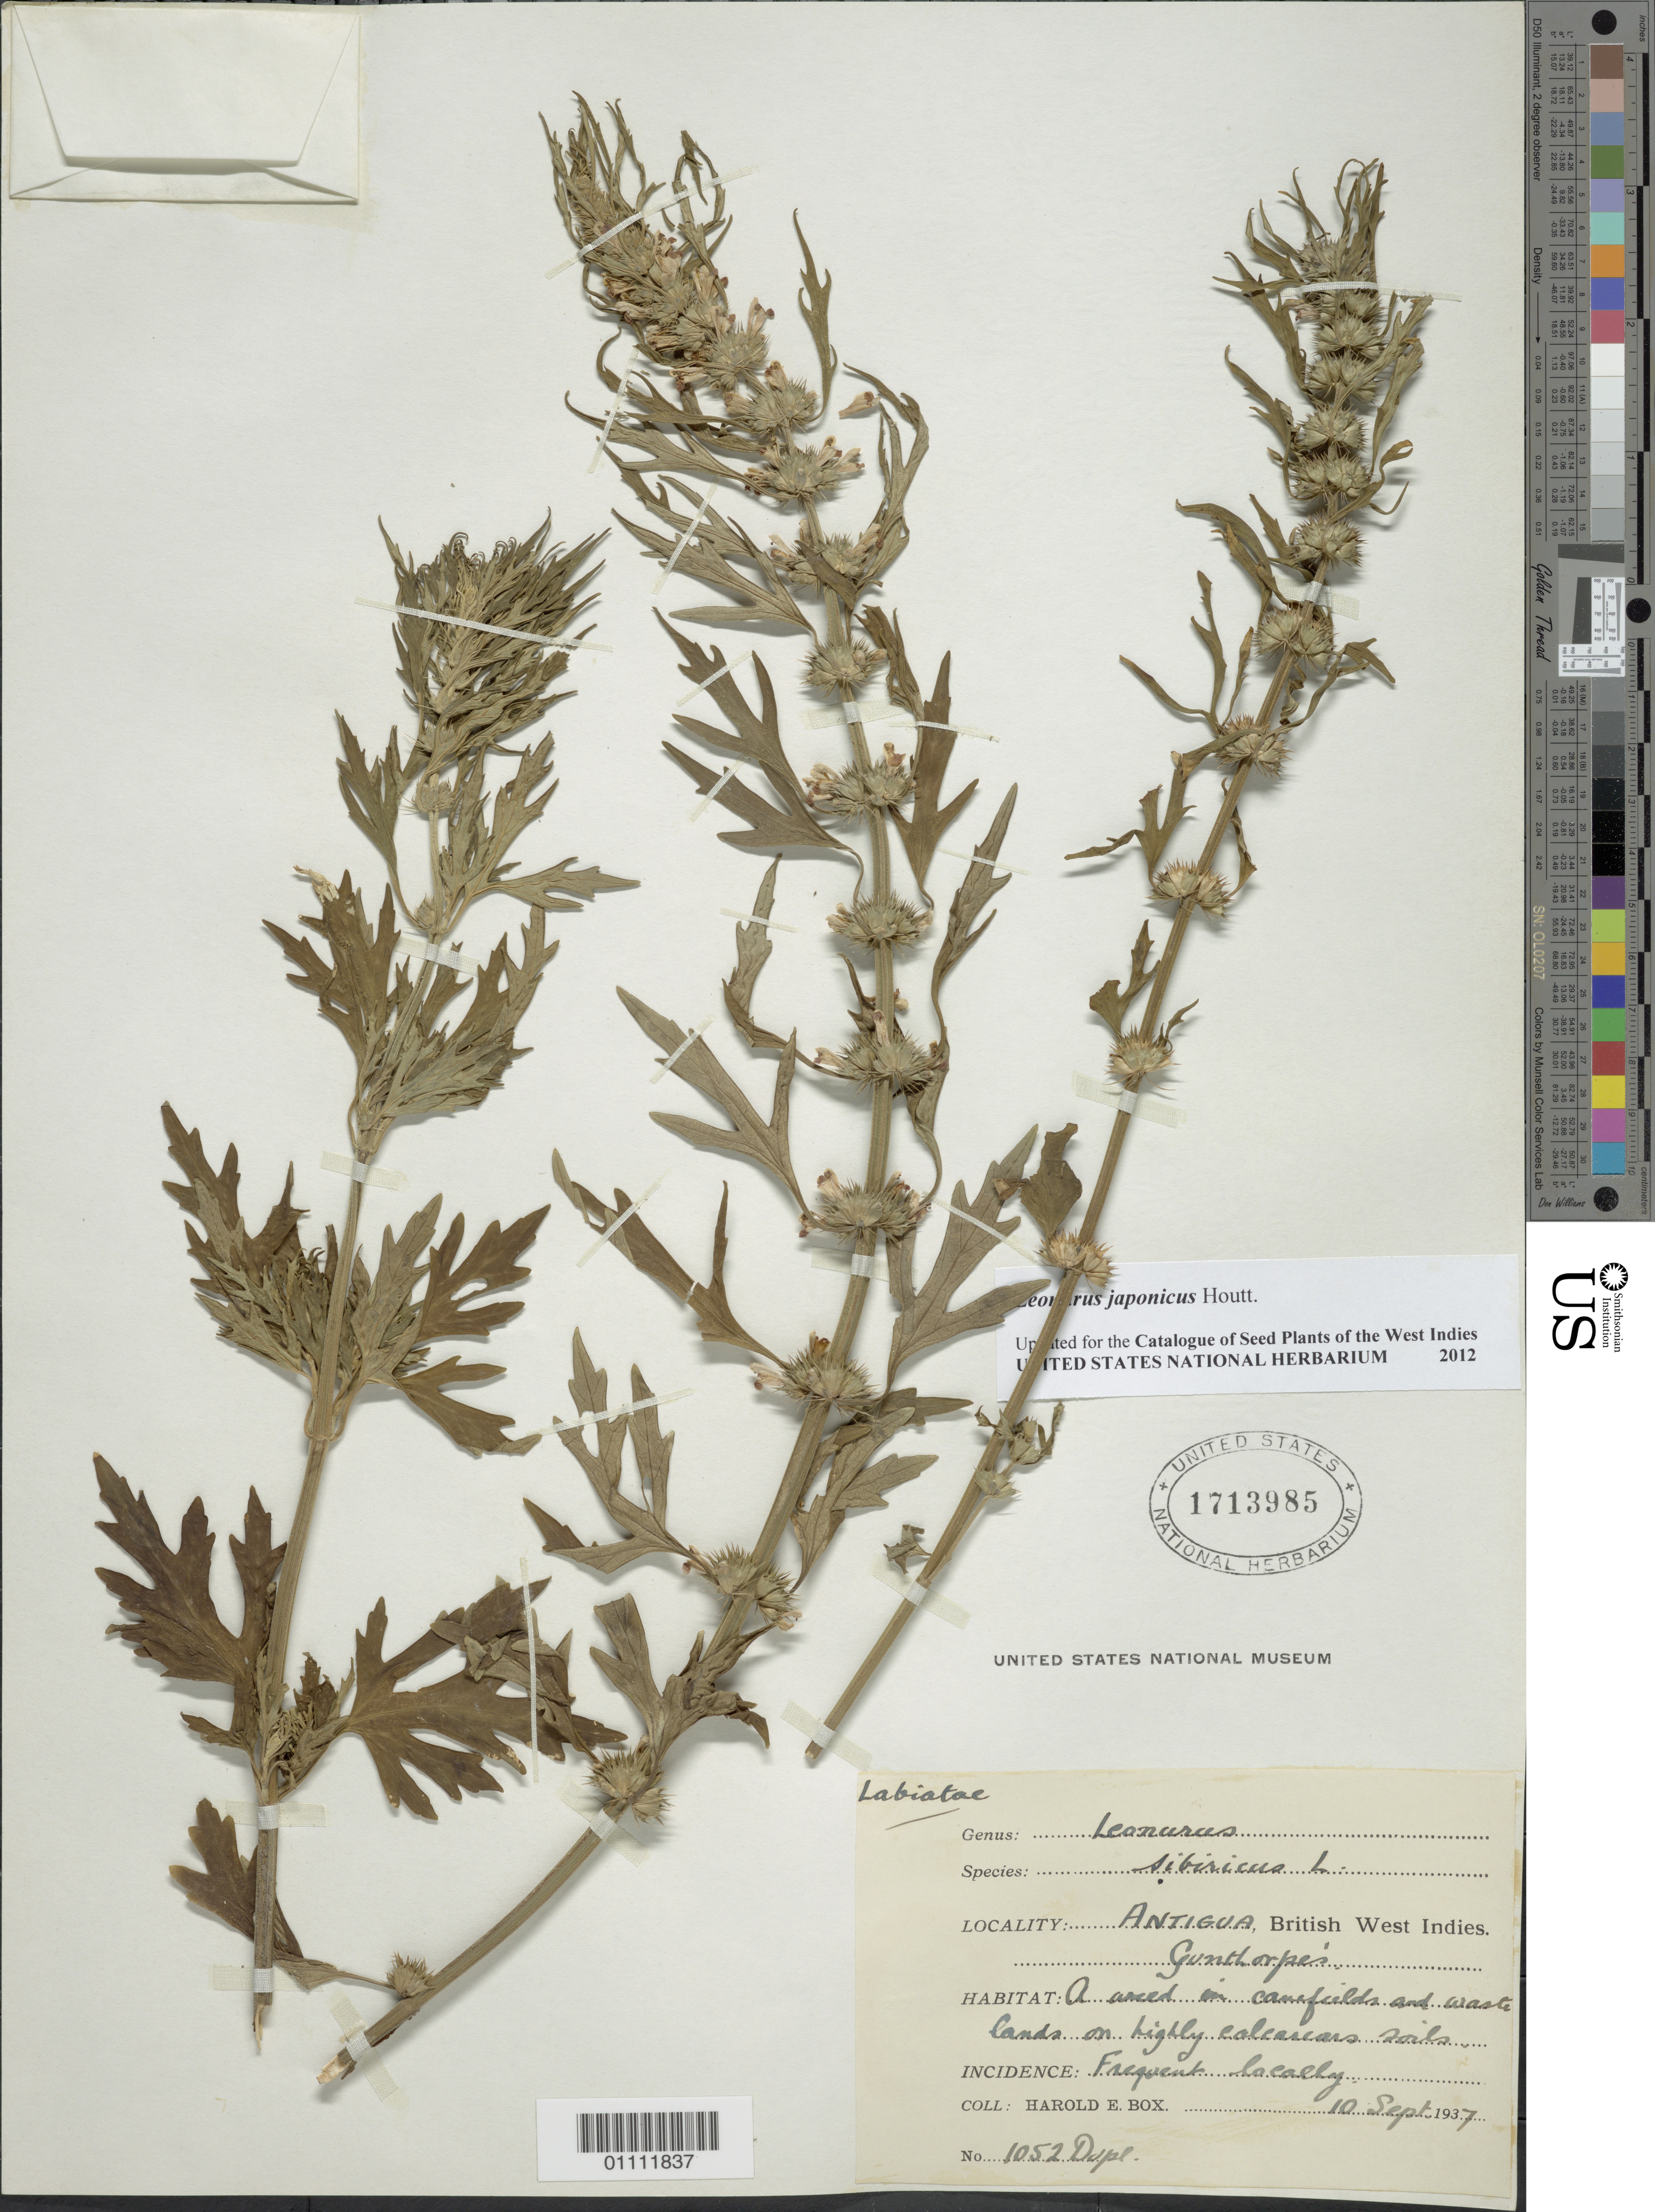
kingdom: Plantae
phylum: Tracheophyta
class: Magnoliopsida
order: Lamiales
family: Lamiaceae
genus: Leonurus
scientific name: Leonurus japonicus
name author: Houtt.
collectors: H. E. Box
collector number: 1052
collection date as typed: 10 Sep 1937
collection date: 1937-09-10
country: Antigua and Barbuda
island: Antigua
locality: Gunthorpes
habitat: In cane fields and waste lands on highly calcareous soils. Frequent locally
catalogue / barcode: US 1713985